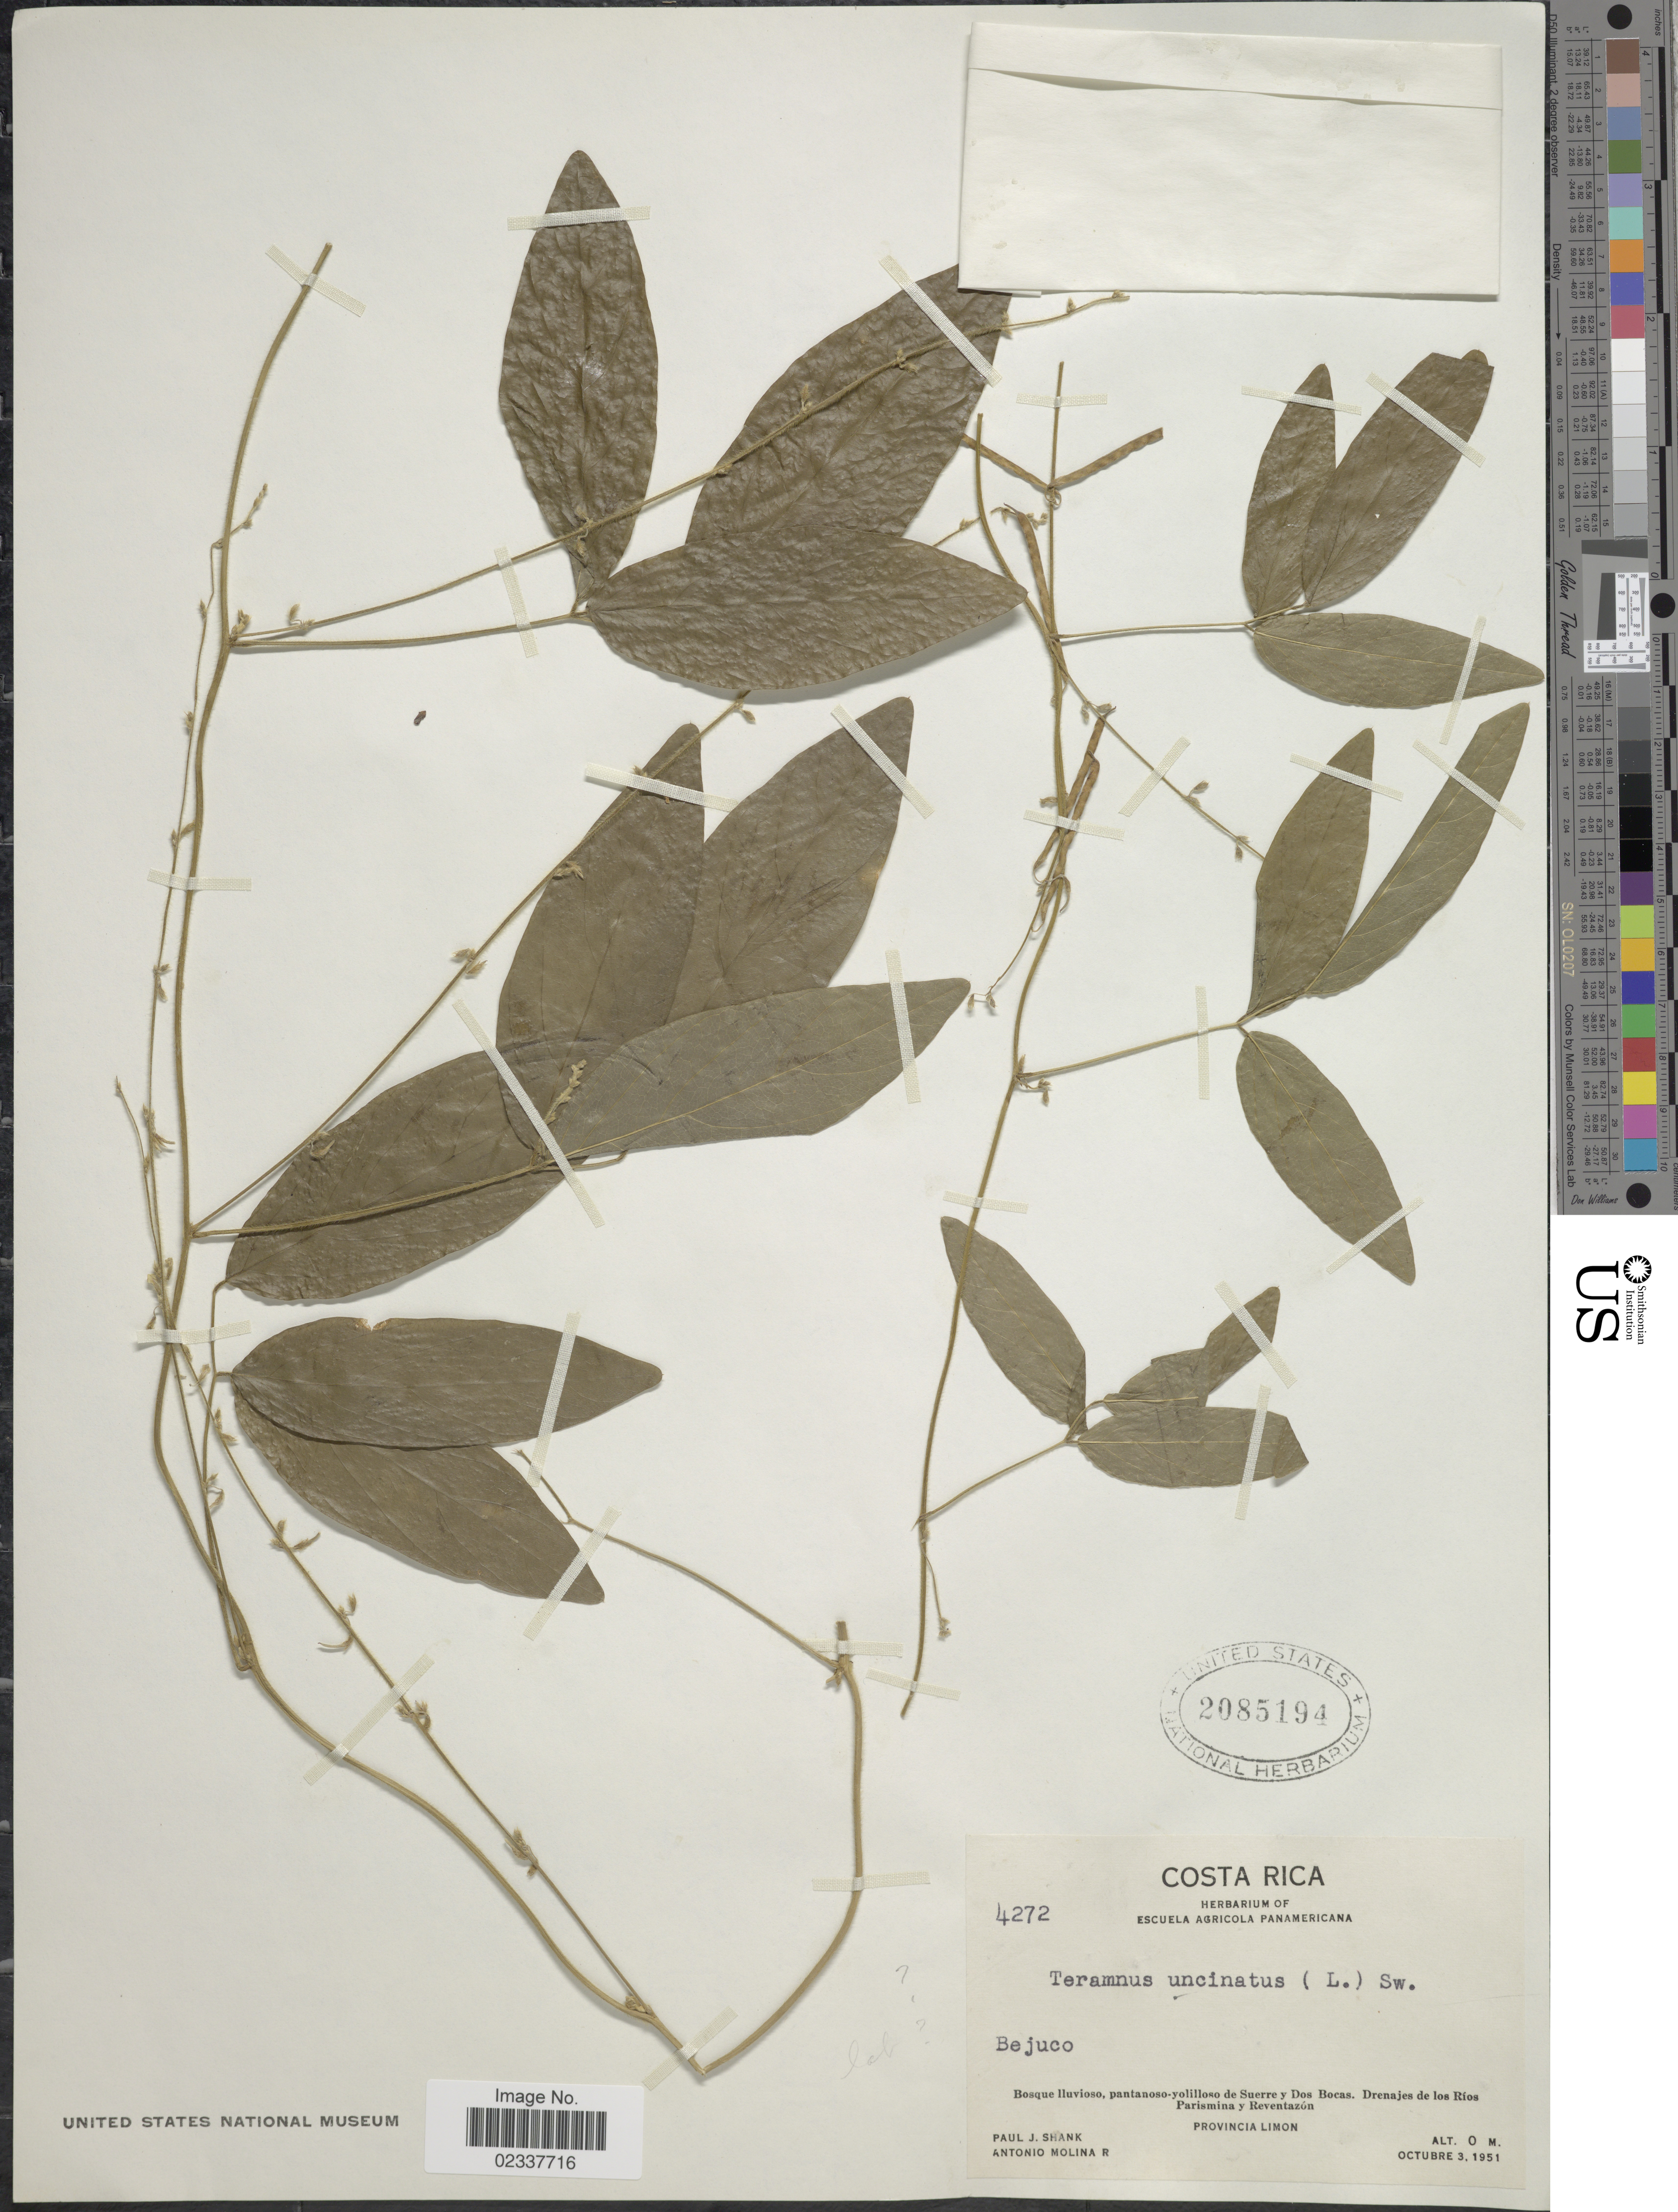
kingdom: Plantae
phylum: Tracheophyta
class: Magnoliopsida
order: Fabales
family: Fabaceae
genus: Teramnus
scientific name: Teramnus uncinatus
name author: (L.) Sw.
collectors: P. J. Shank & A. Molina R.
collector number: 4272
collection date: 1951-10-03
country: Costa Rica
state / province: Limón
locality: Bosque lluvioso, pantanoso-yolilloso de Suerre y Dos Bocas, Drenajesde los Rios Parismina y Reventazon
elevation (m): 0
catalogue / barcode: US 2085194